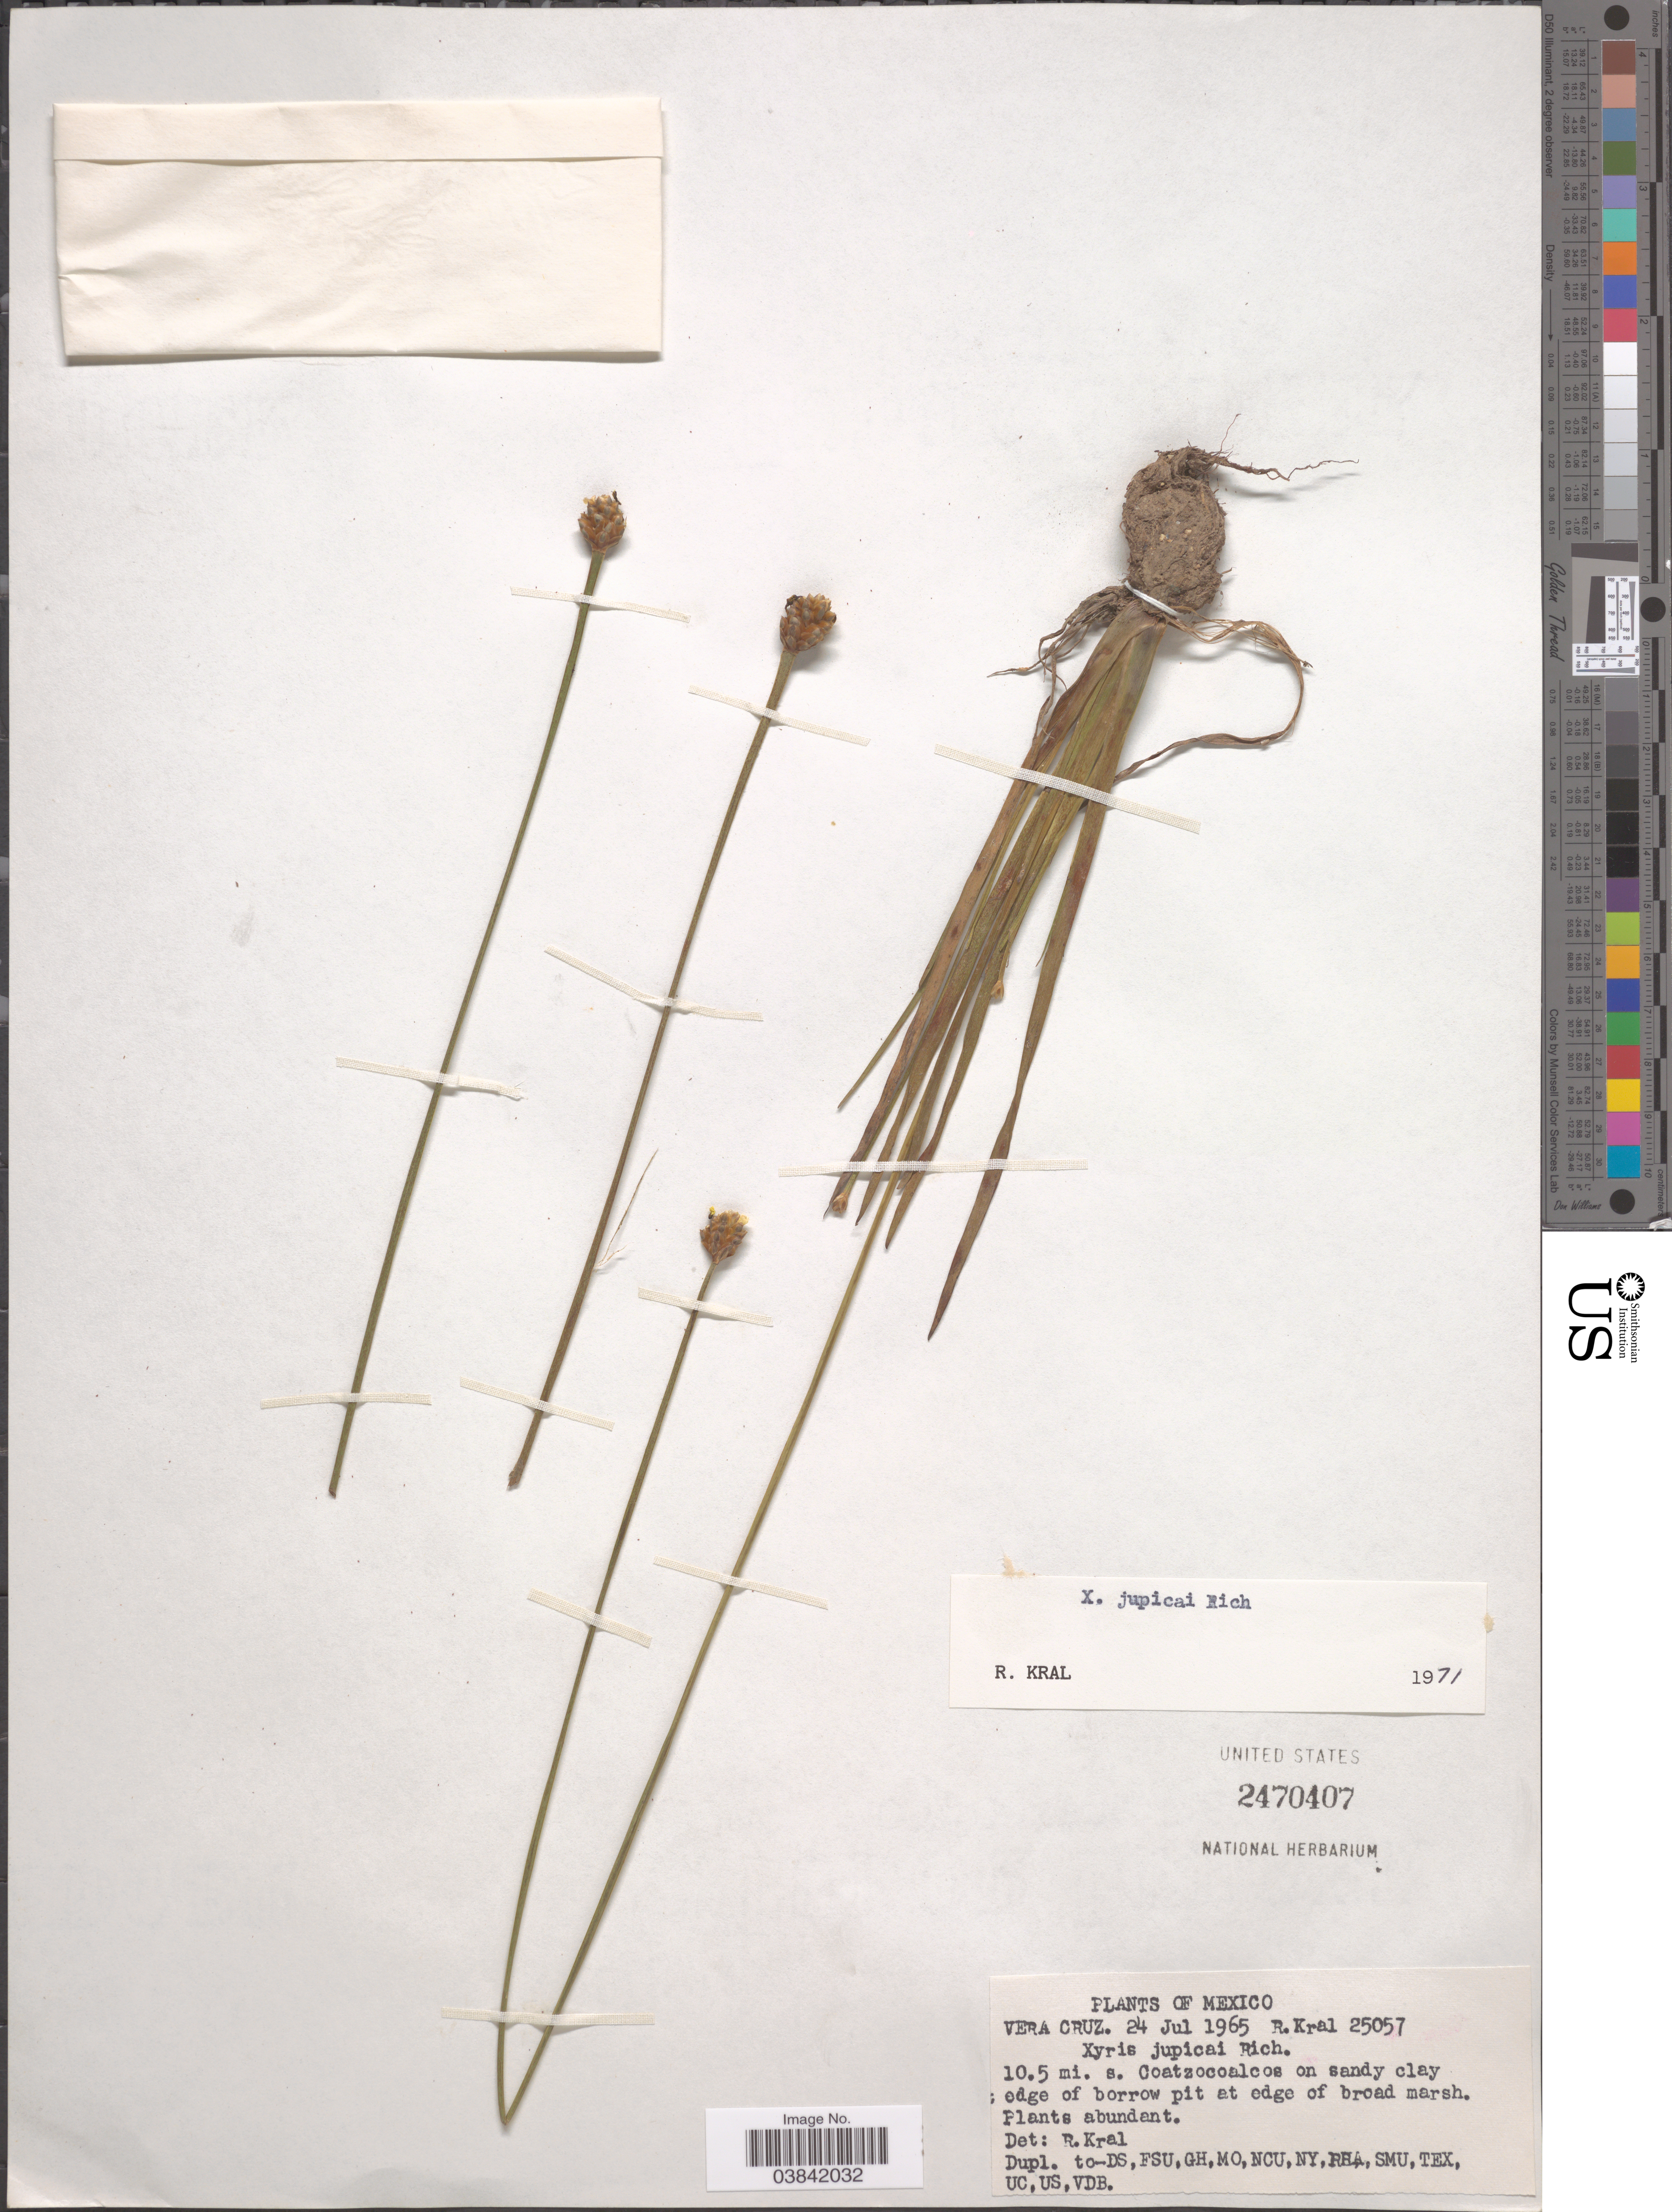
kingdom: Plantae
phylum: Tracheophyta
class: Liliopsida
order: Poales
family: Xyridaceae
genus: Xyris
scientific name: Xyris jupicai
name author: Rich.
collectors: R. Kral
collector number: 25057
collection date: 1965-07-24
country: Mexico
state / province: Veracruz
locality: Vera Cruz, 10.5 mi. s. Coatzocoalcos on sandy clay edge of borrow pit at edge of broad marsh.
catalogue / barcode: US 2470407